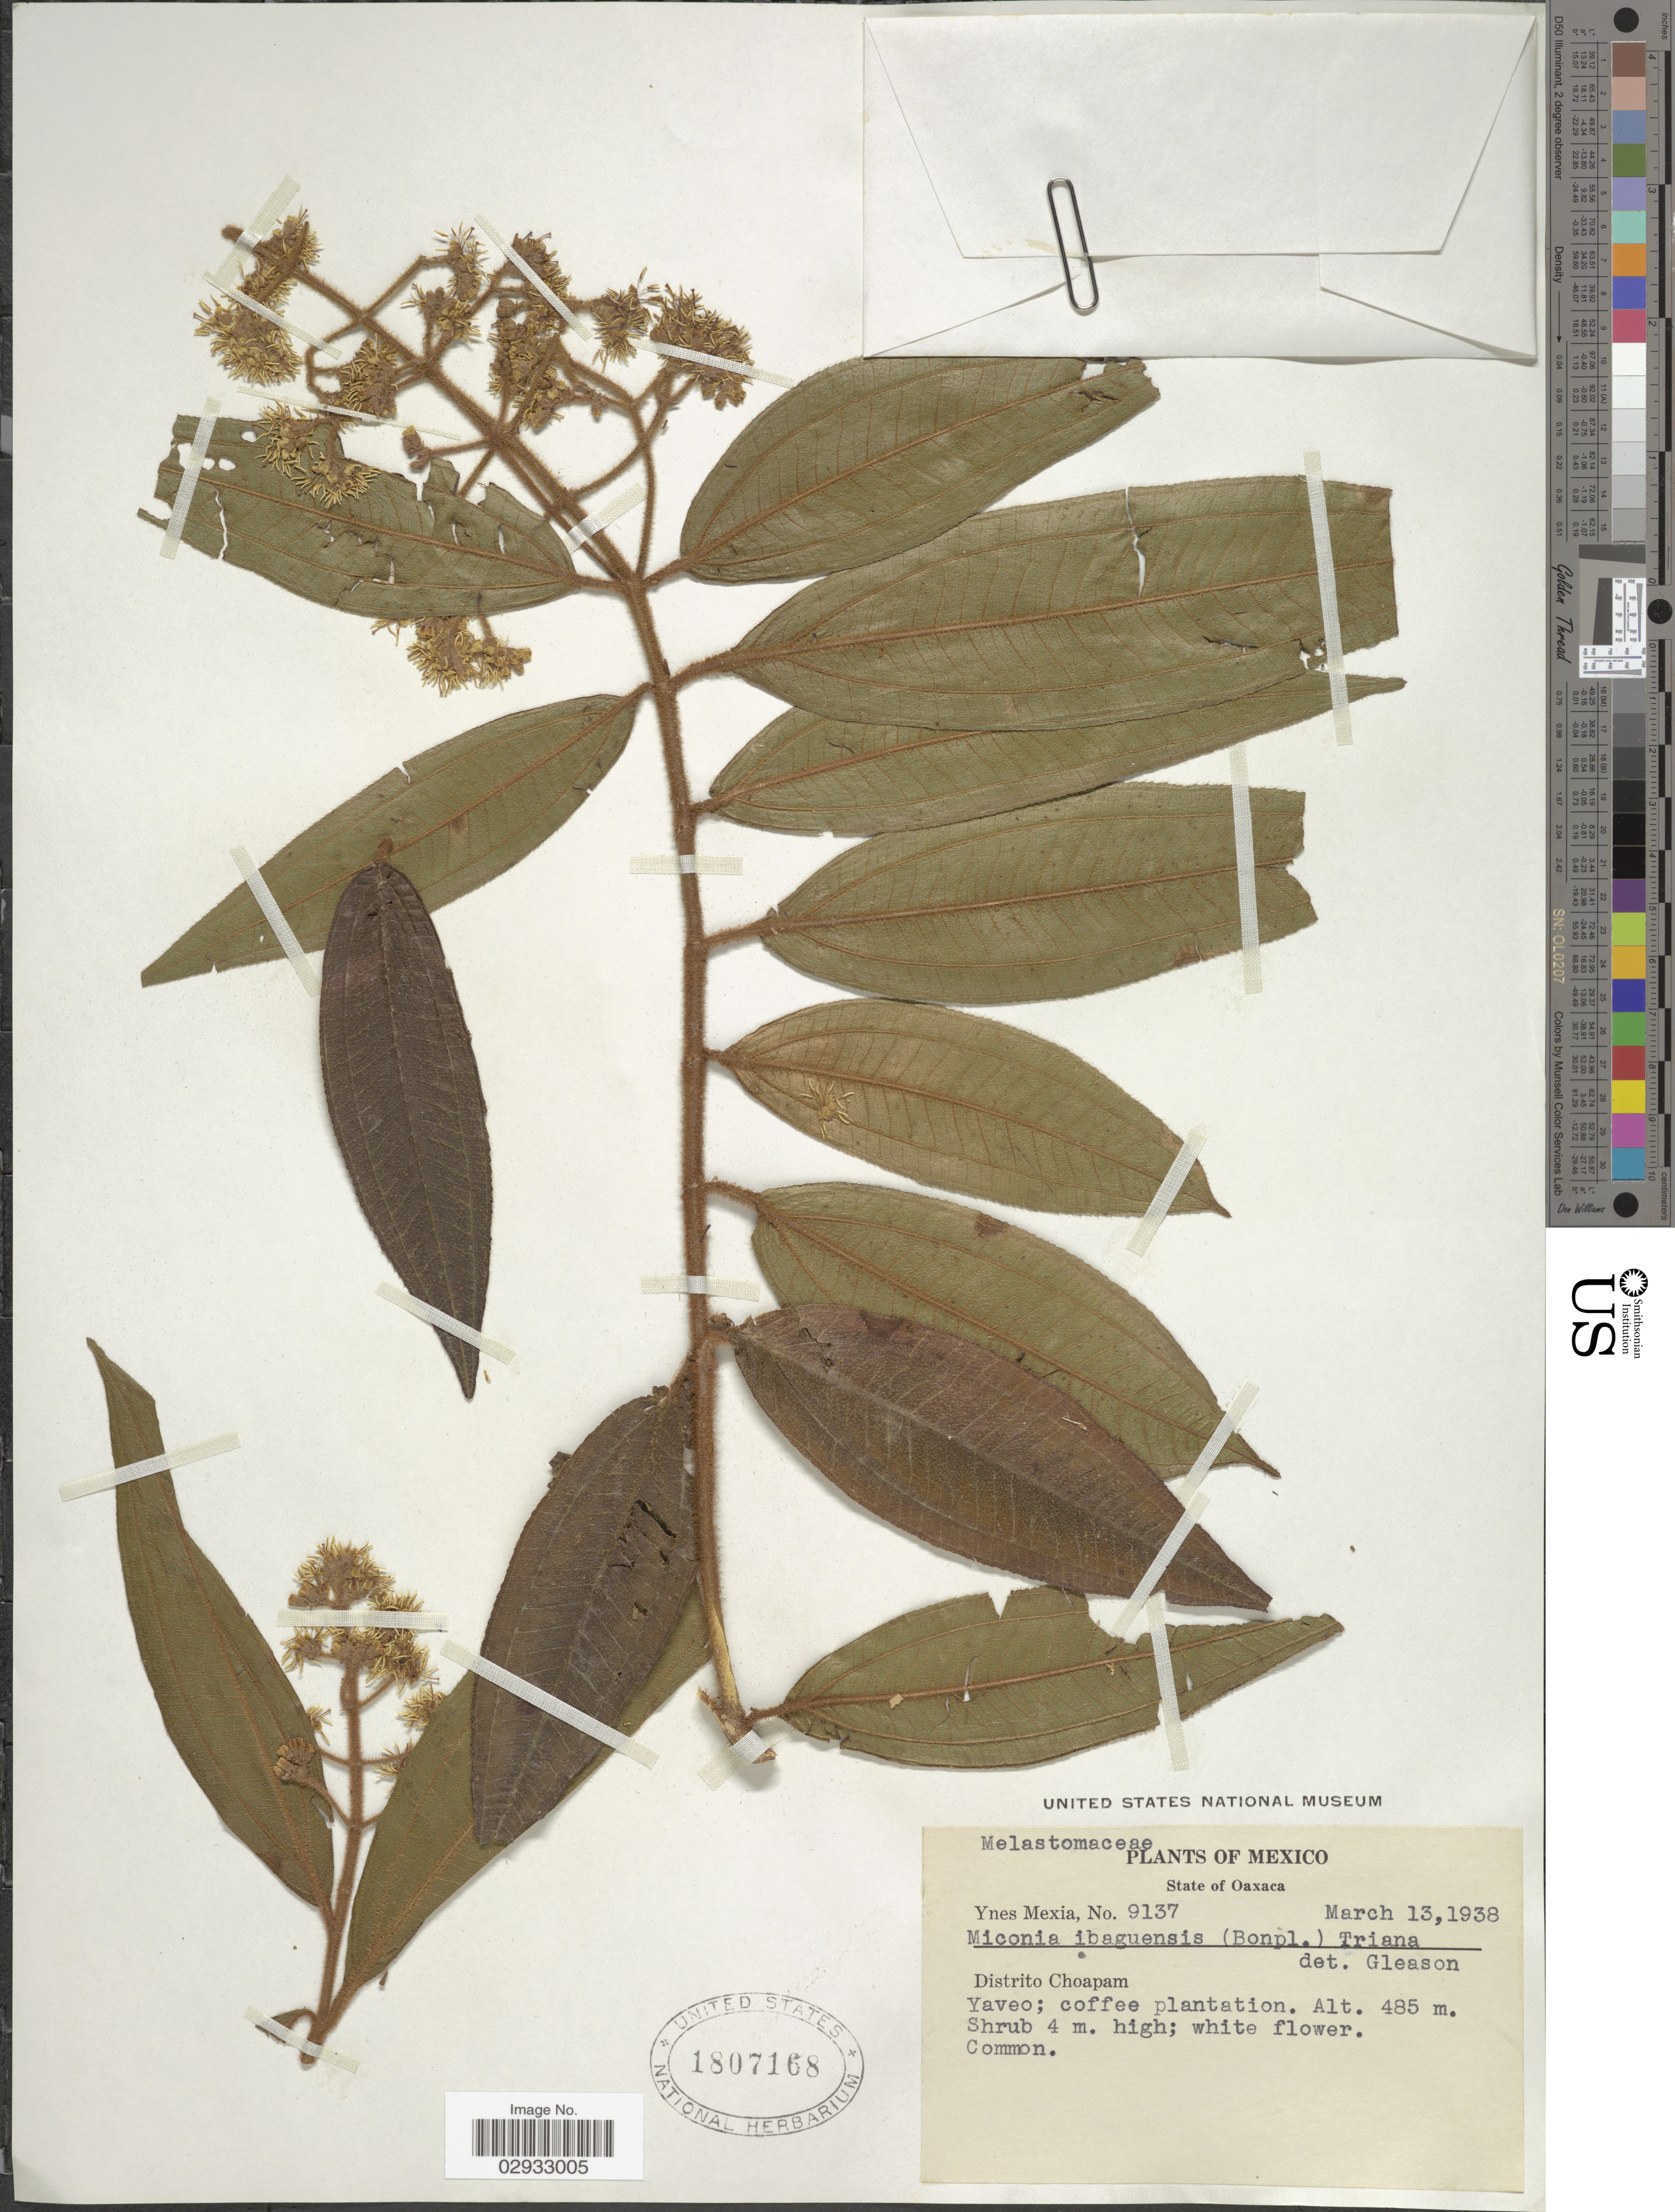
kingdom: Plantae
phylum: Tracheophyta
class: Magnoliopsida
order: Myrtales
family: Melastomataceae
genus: Miconia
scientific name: Miconia ibaguensis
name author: (Bonpl.) Triana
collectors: Y. Mexia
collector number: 9137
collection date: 1938-03-13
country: Mexico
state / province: Oaxaca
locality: State of Oaxaca. Distrito Choapam.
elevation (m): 485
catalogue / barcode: US 1807168